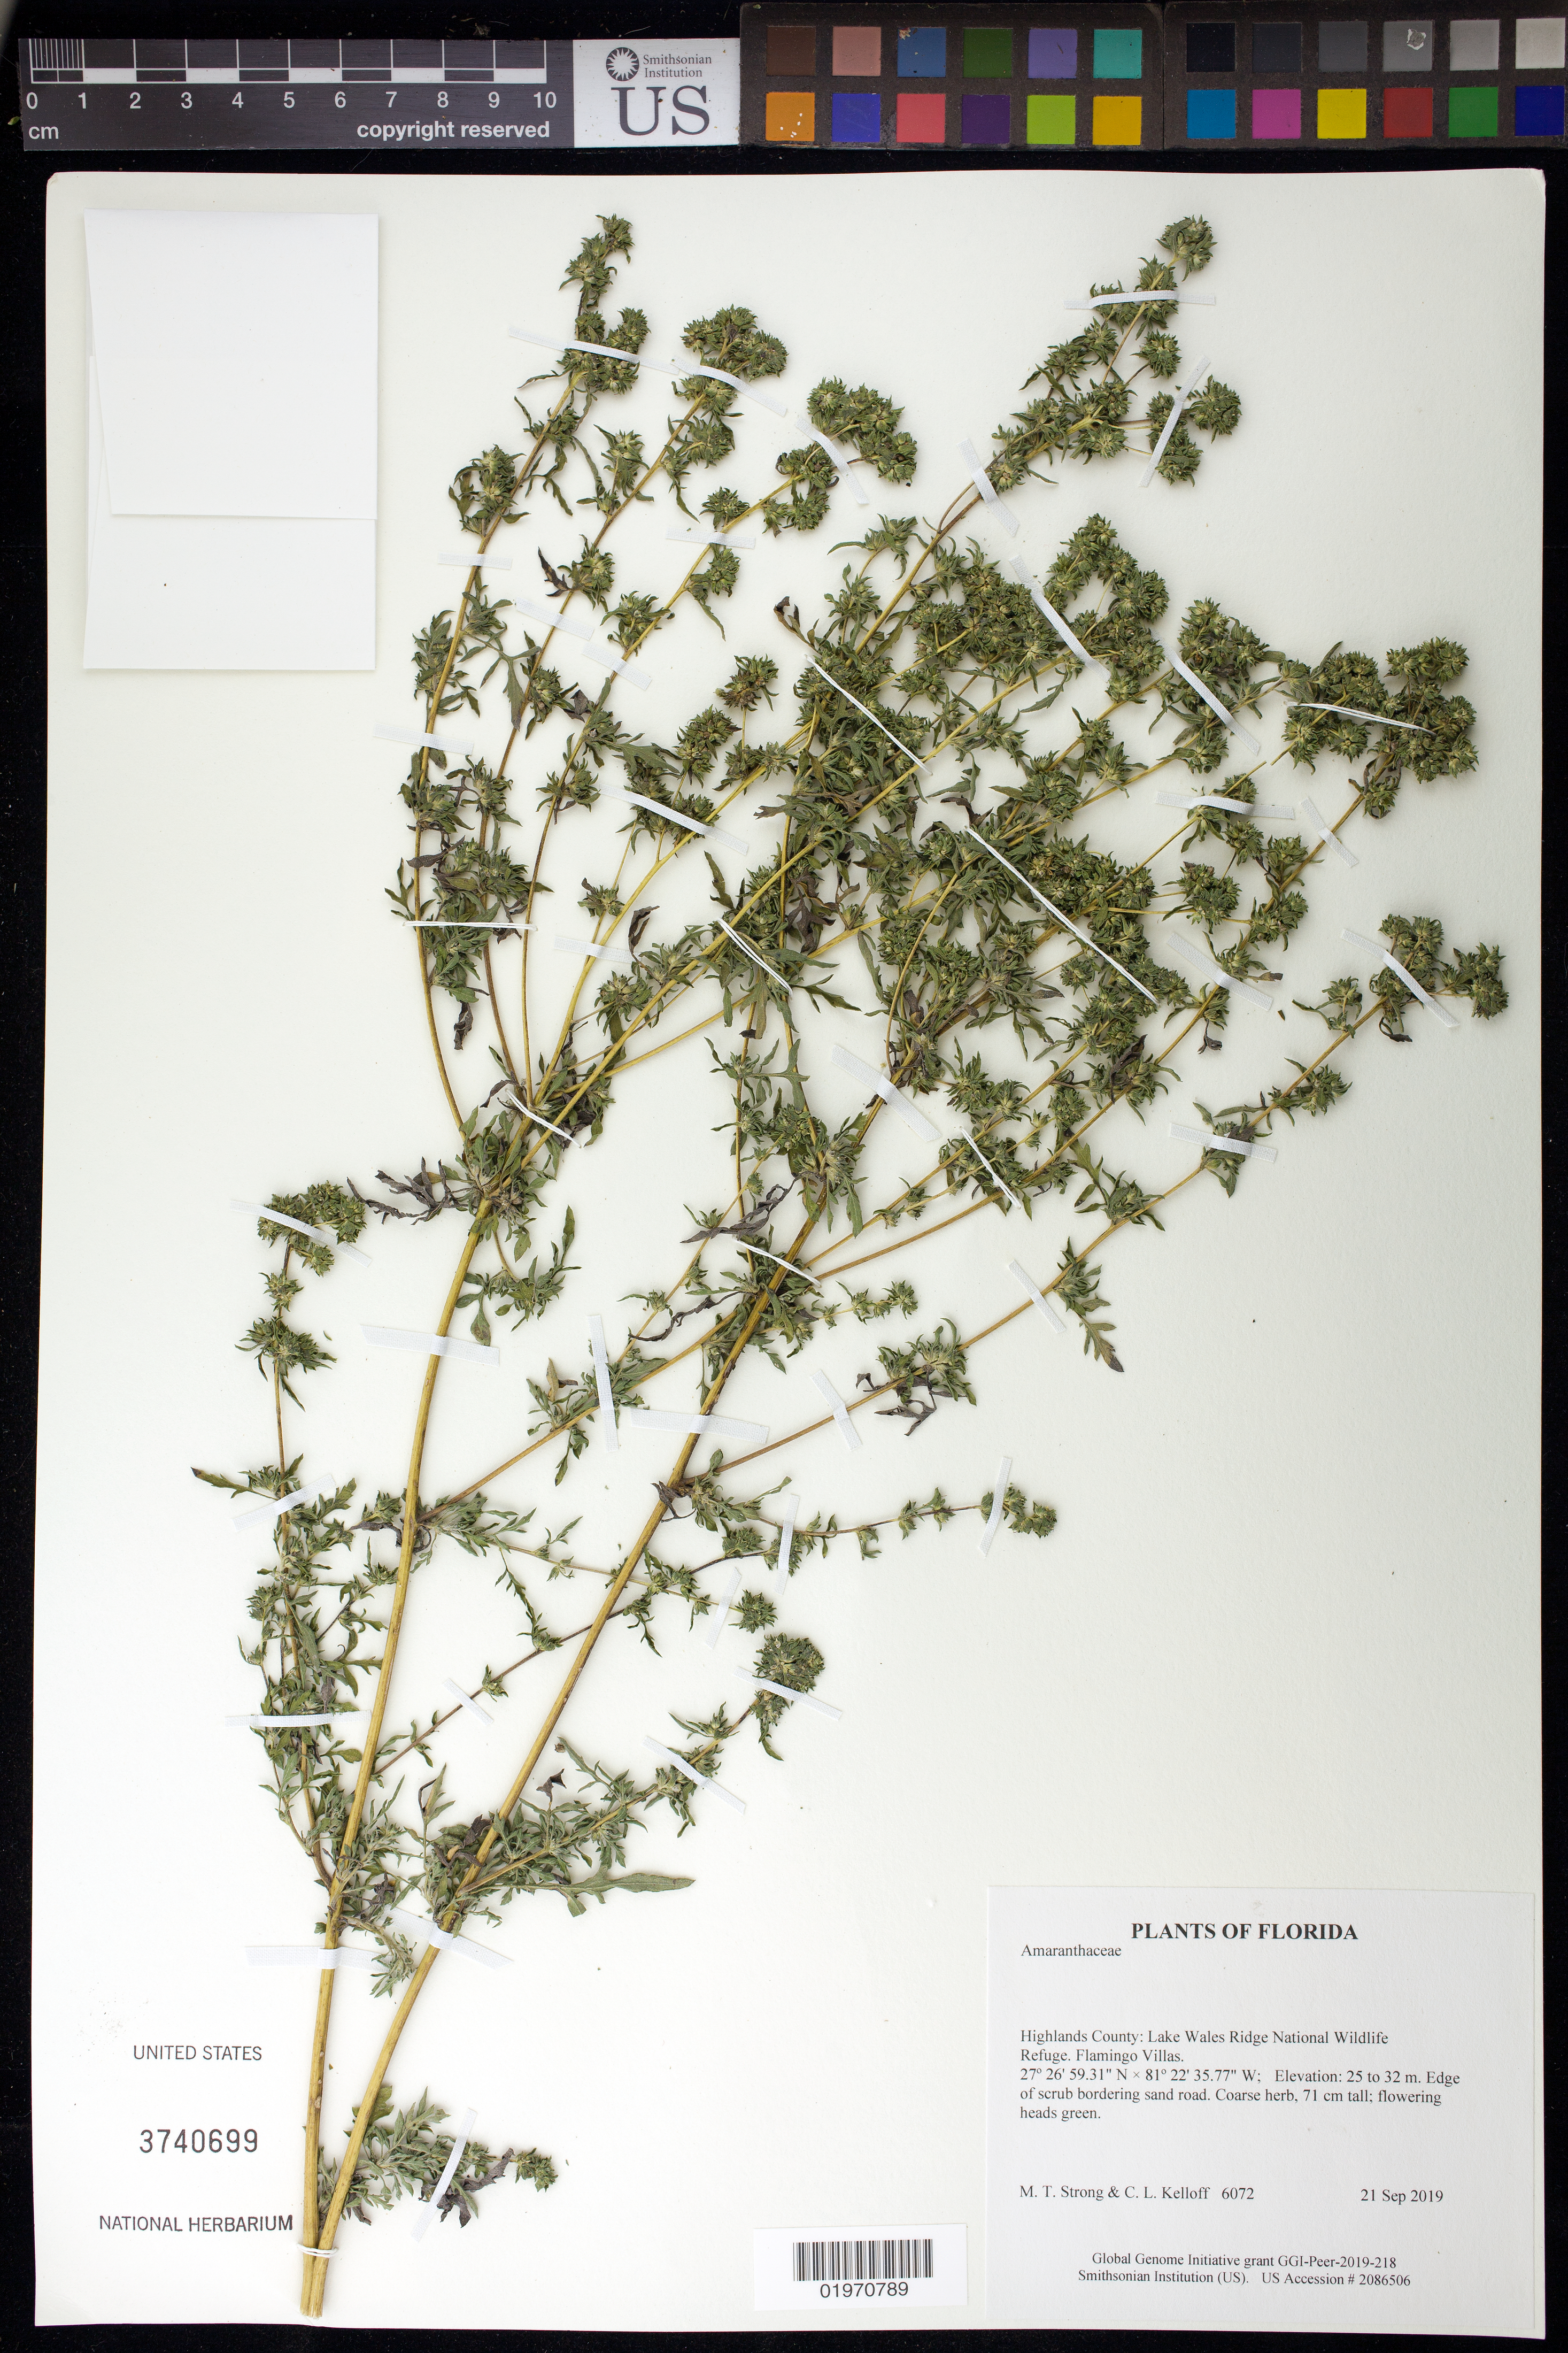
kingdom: Plantae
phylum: Tracheophyta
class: Magnoliopsida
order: Caryophyllales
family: Amaranthaceae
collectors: M. T. Strong & C. L. Kelloff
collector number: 6072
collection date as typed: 21 Sep 2019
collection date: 2019-09-21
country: United States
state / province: Florida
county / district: Highlands County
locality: Lake Wales Ridge National Wildlife Refuge. Flamingo Villas.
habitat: Edge of scrub bordering sand road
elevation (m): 25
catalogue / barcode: US 3740699